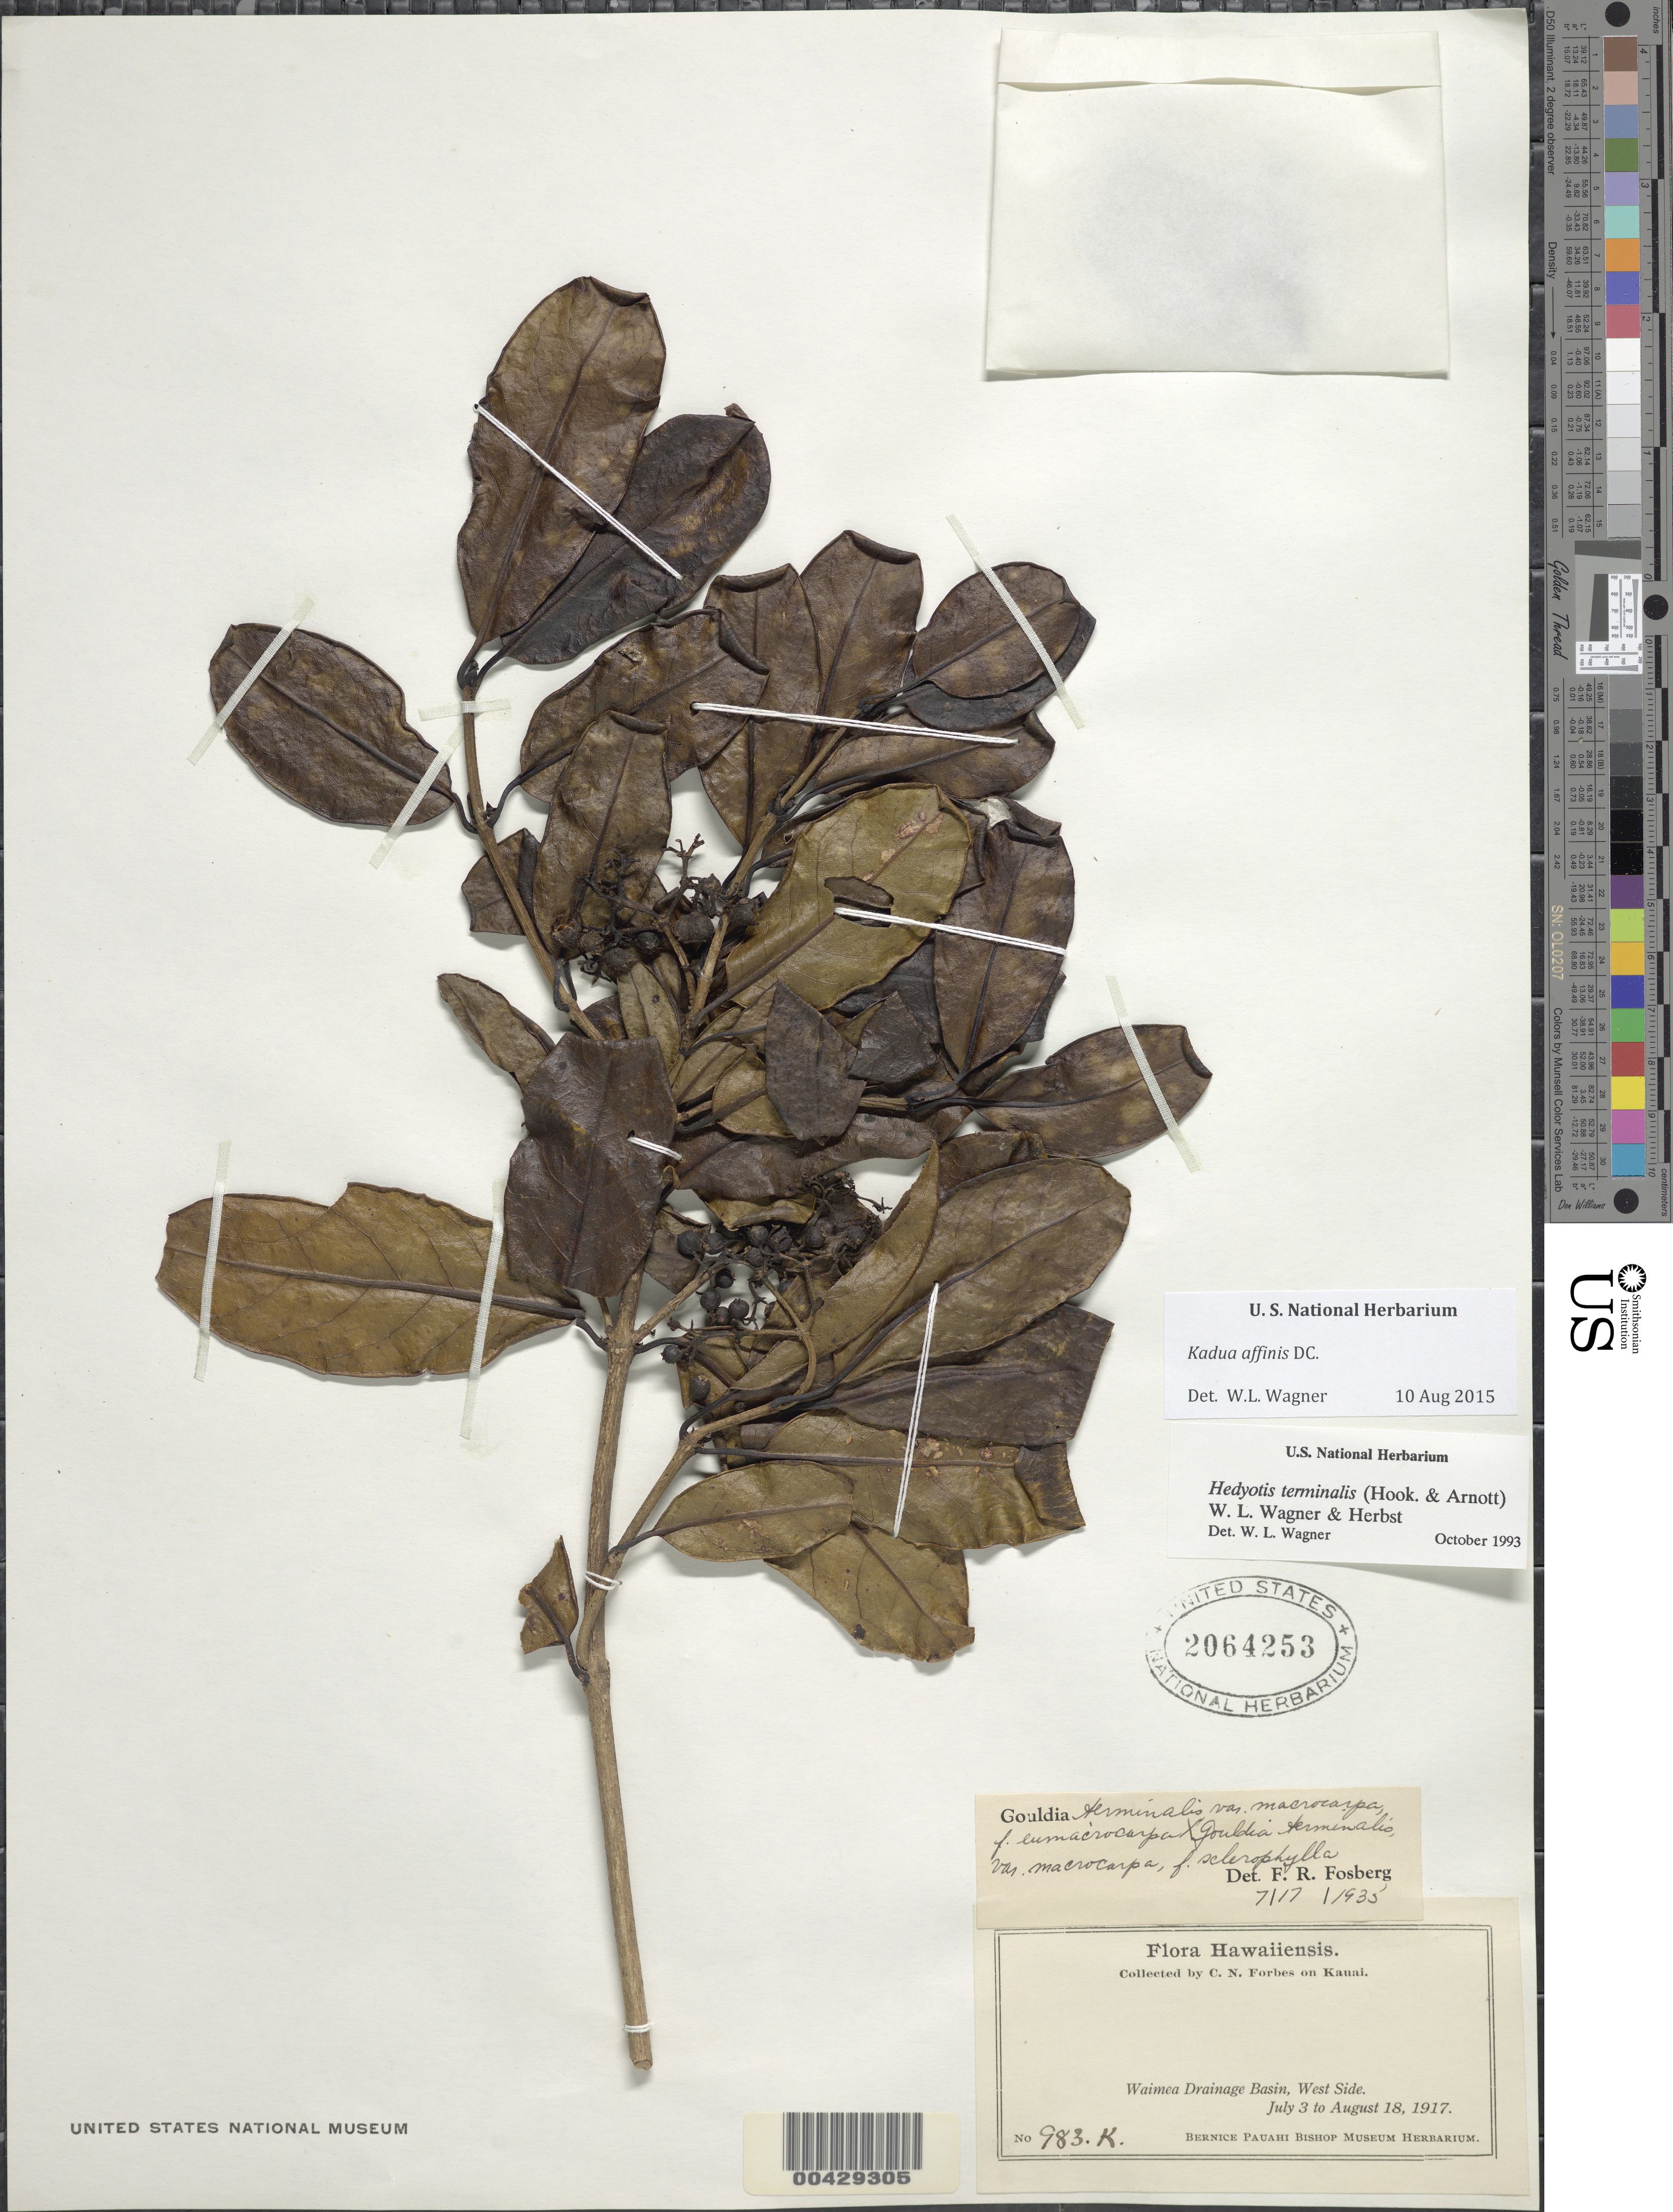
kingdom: Plantae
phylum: Tracheophyta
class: Magnoliopsida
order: Gentianales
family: Rubiaceae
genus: Kadua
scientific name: Kadua affinis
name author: DC.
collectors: C. N. Forbes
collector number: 983.K.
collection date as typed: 3 Jul 1917 to 18 Aug 1917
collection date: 1917-07-03/1917-08-18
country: United States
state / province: Hawaii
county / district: Kauai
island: Kaua'i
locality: Waimea Drainage Basin, West Side.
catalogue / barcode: US 2064253